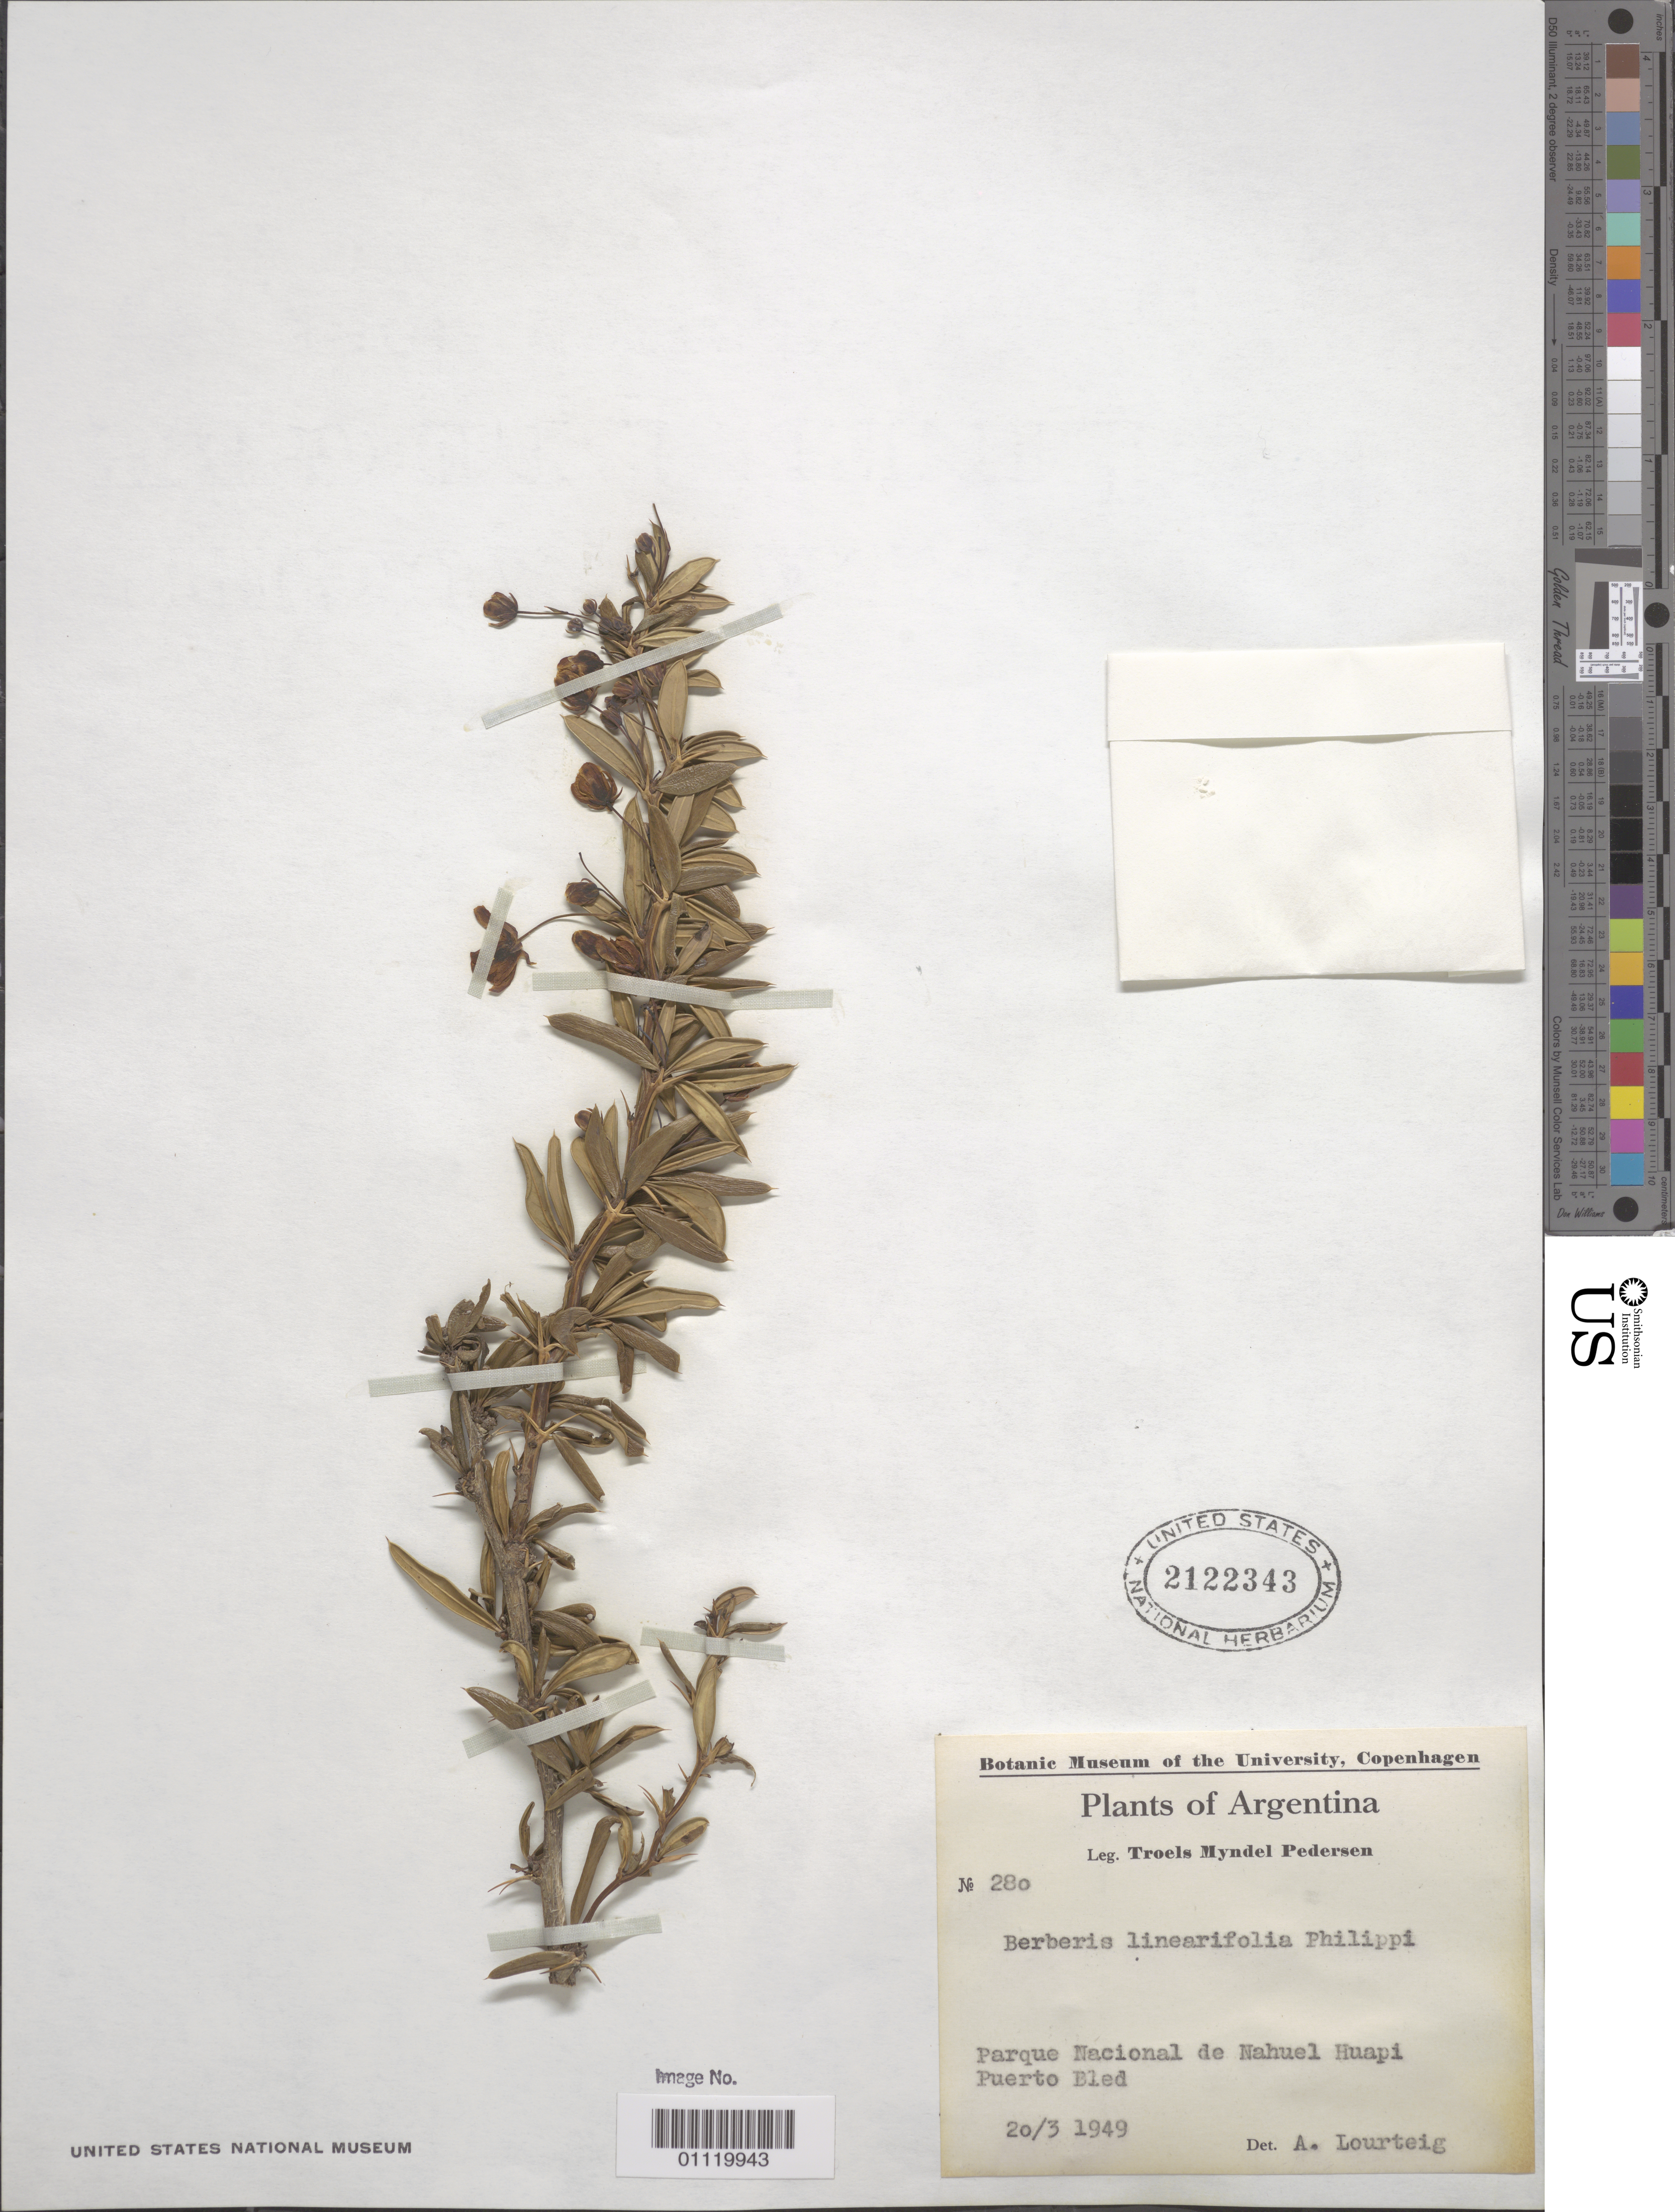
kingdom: Plantae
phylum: Tracheophyta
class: Magnoliopsida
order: Ranunculales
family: Berberidaceae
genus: Berberis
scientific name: Berberis linearifolia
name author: Phil.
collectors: A. Lourteig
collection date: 1949-03-20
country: Argentina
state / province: Rio Negro / Neuquens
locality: Nahuel Huapi National Park, Puerto (Port) Bled.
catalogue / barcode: US 2122343